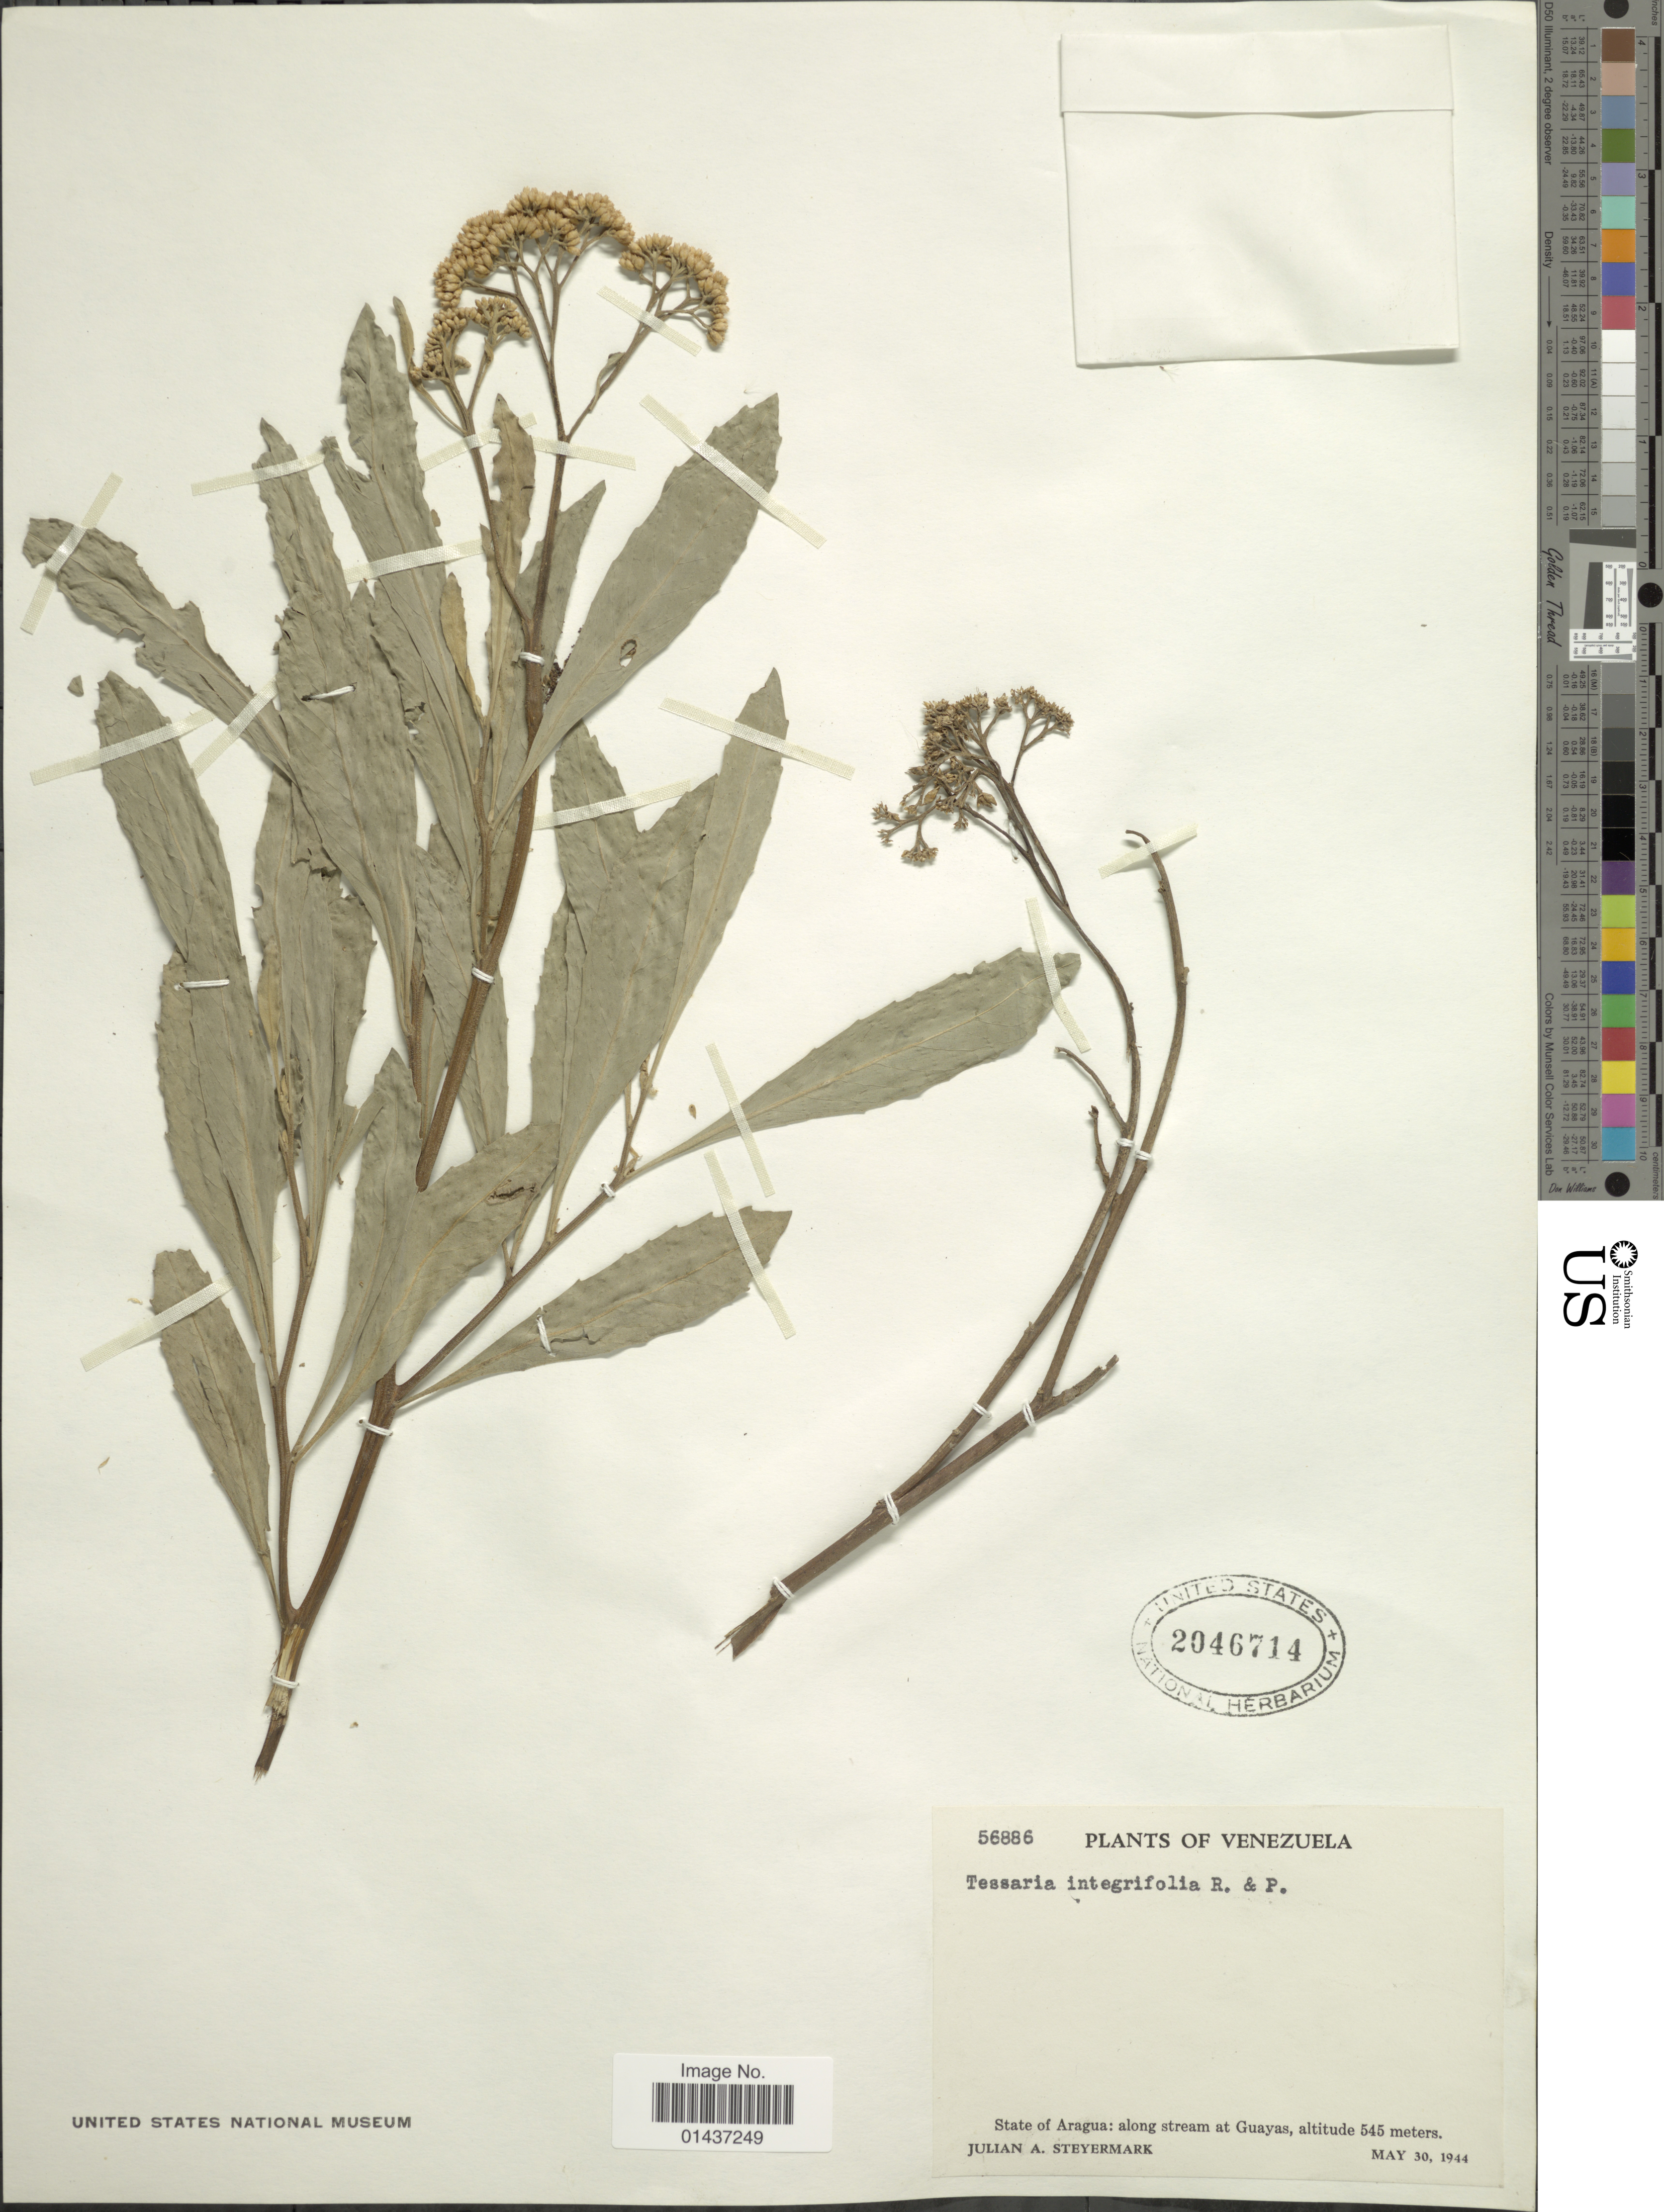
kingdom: Plantae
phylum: Tracheophyta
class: Magnoliopsida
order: Asterales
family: Asteraceae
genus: Tessaria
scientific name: Tessaria integrifolia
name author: Ruiz & Pav.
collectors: J. Steyermark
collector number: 56886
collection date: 1944-05-30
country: Venezuela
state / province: Aragua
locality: Along stream at Guayas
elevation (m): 545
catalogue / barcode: US 2046714